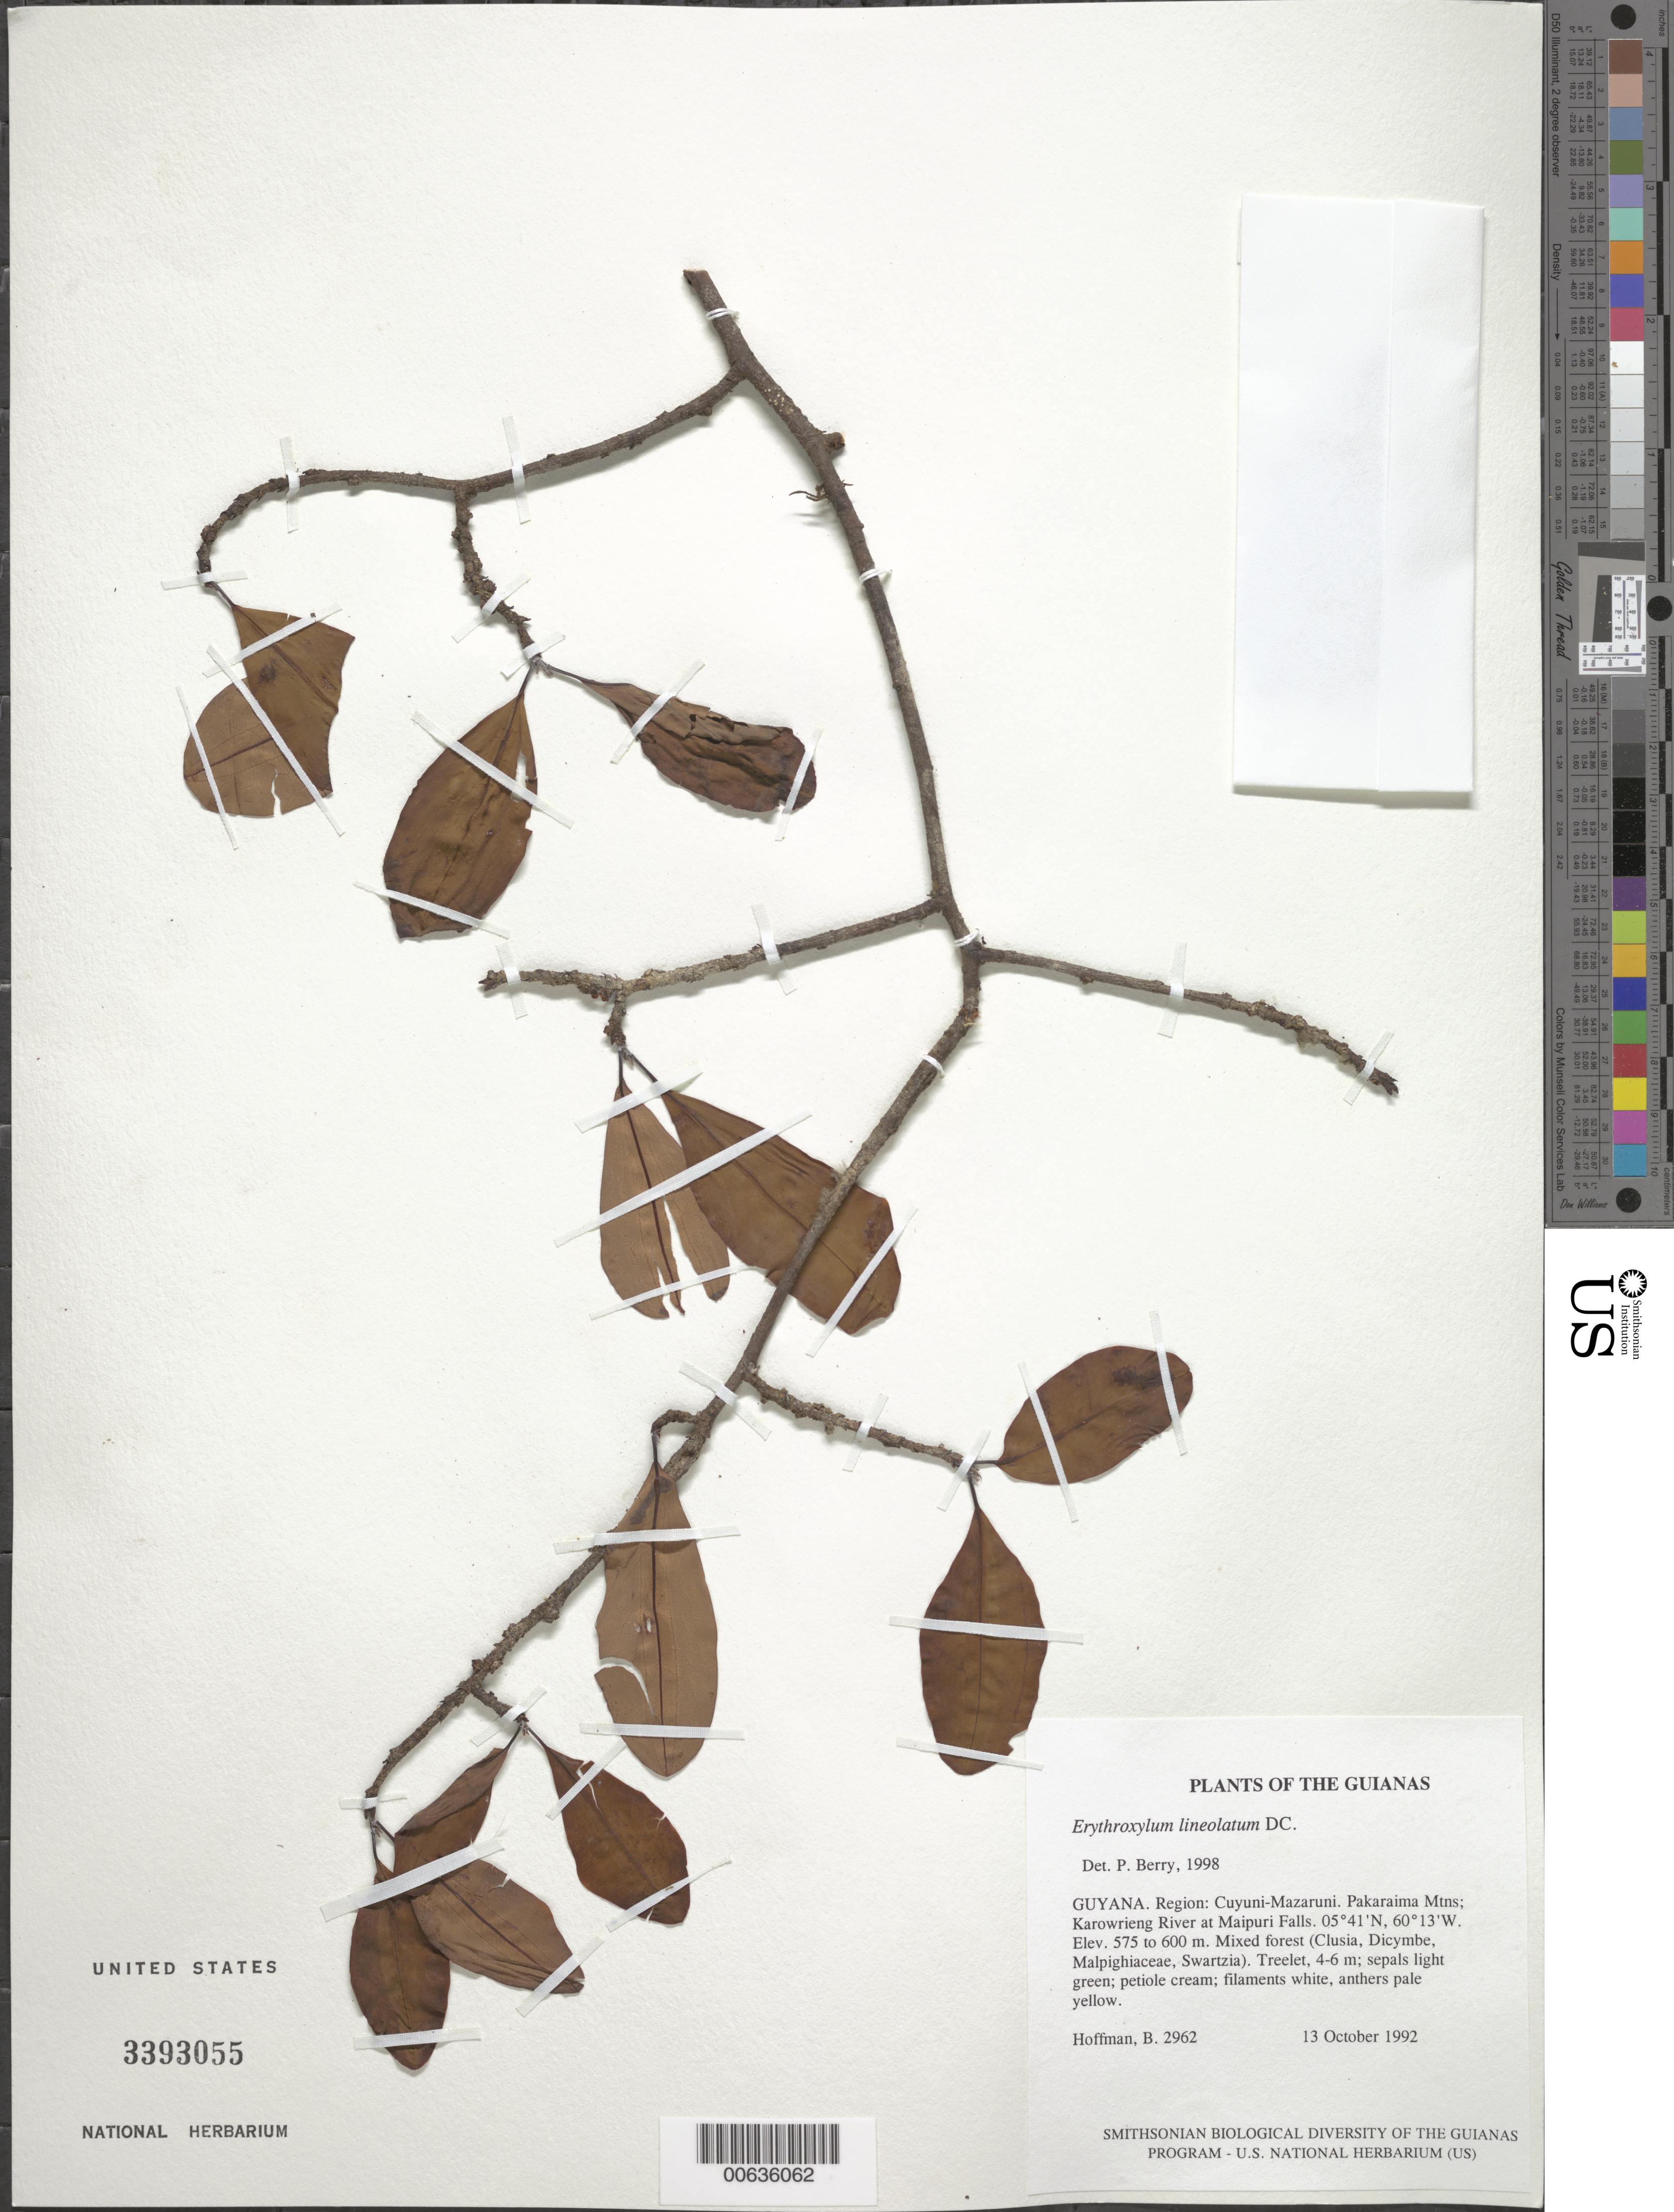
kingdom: Plantae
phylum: Tracheophyta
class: Magnoliopsida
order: Malpighiales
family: Erythroxylaceae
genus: Erythroxylum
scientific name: Erythroxylum lineolatum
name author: DC.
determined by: Berry, P. E., (WIS), University of Wisconsin - Madison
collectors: B. Hoffman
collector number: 2962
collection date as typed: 13 October 1992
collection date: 1992-10-13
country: Guyana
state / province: Cuyuni-Mazaruni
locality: Pakaraima Mountains; Karowrieng River, at Maipuri Falls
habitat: Mixed forest (Clusia, Dicymbe, Malpighiaceae, Swartzia)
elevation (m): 575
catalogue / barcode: US 3393055